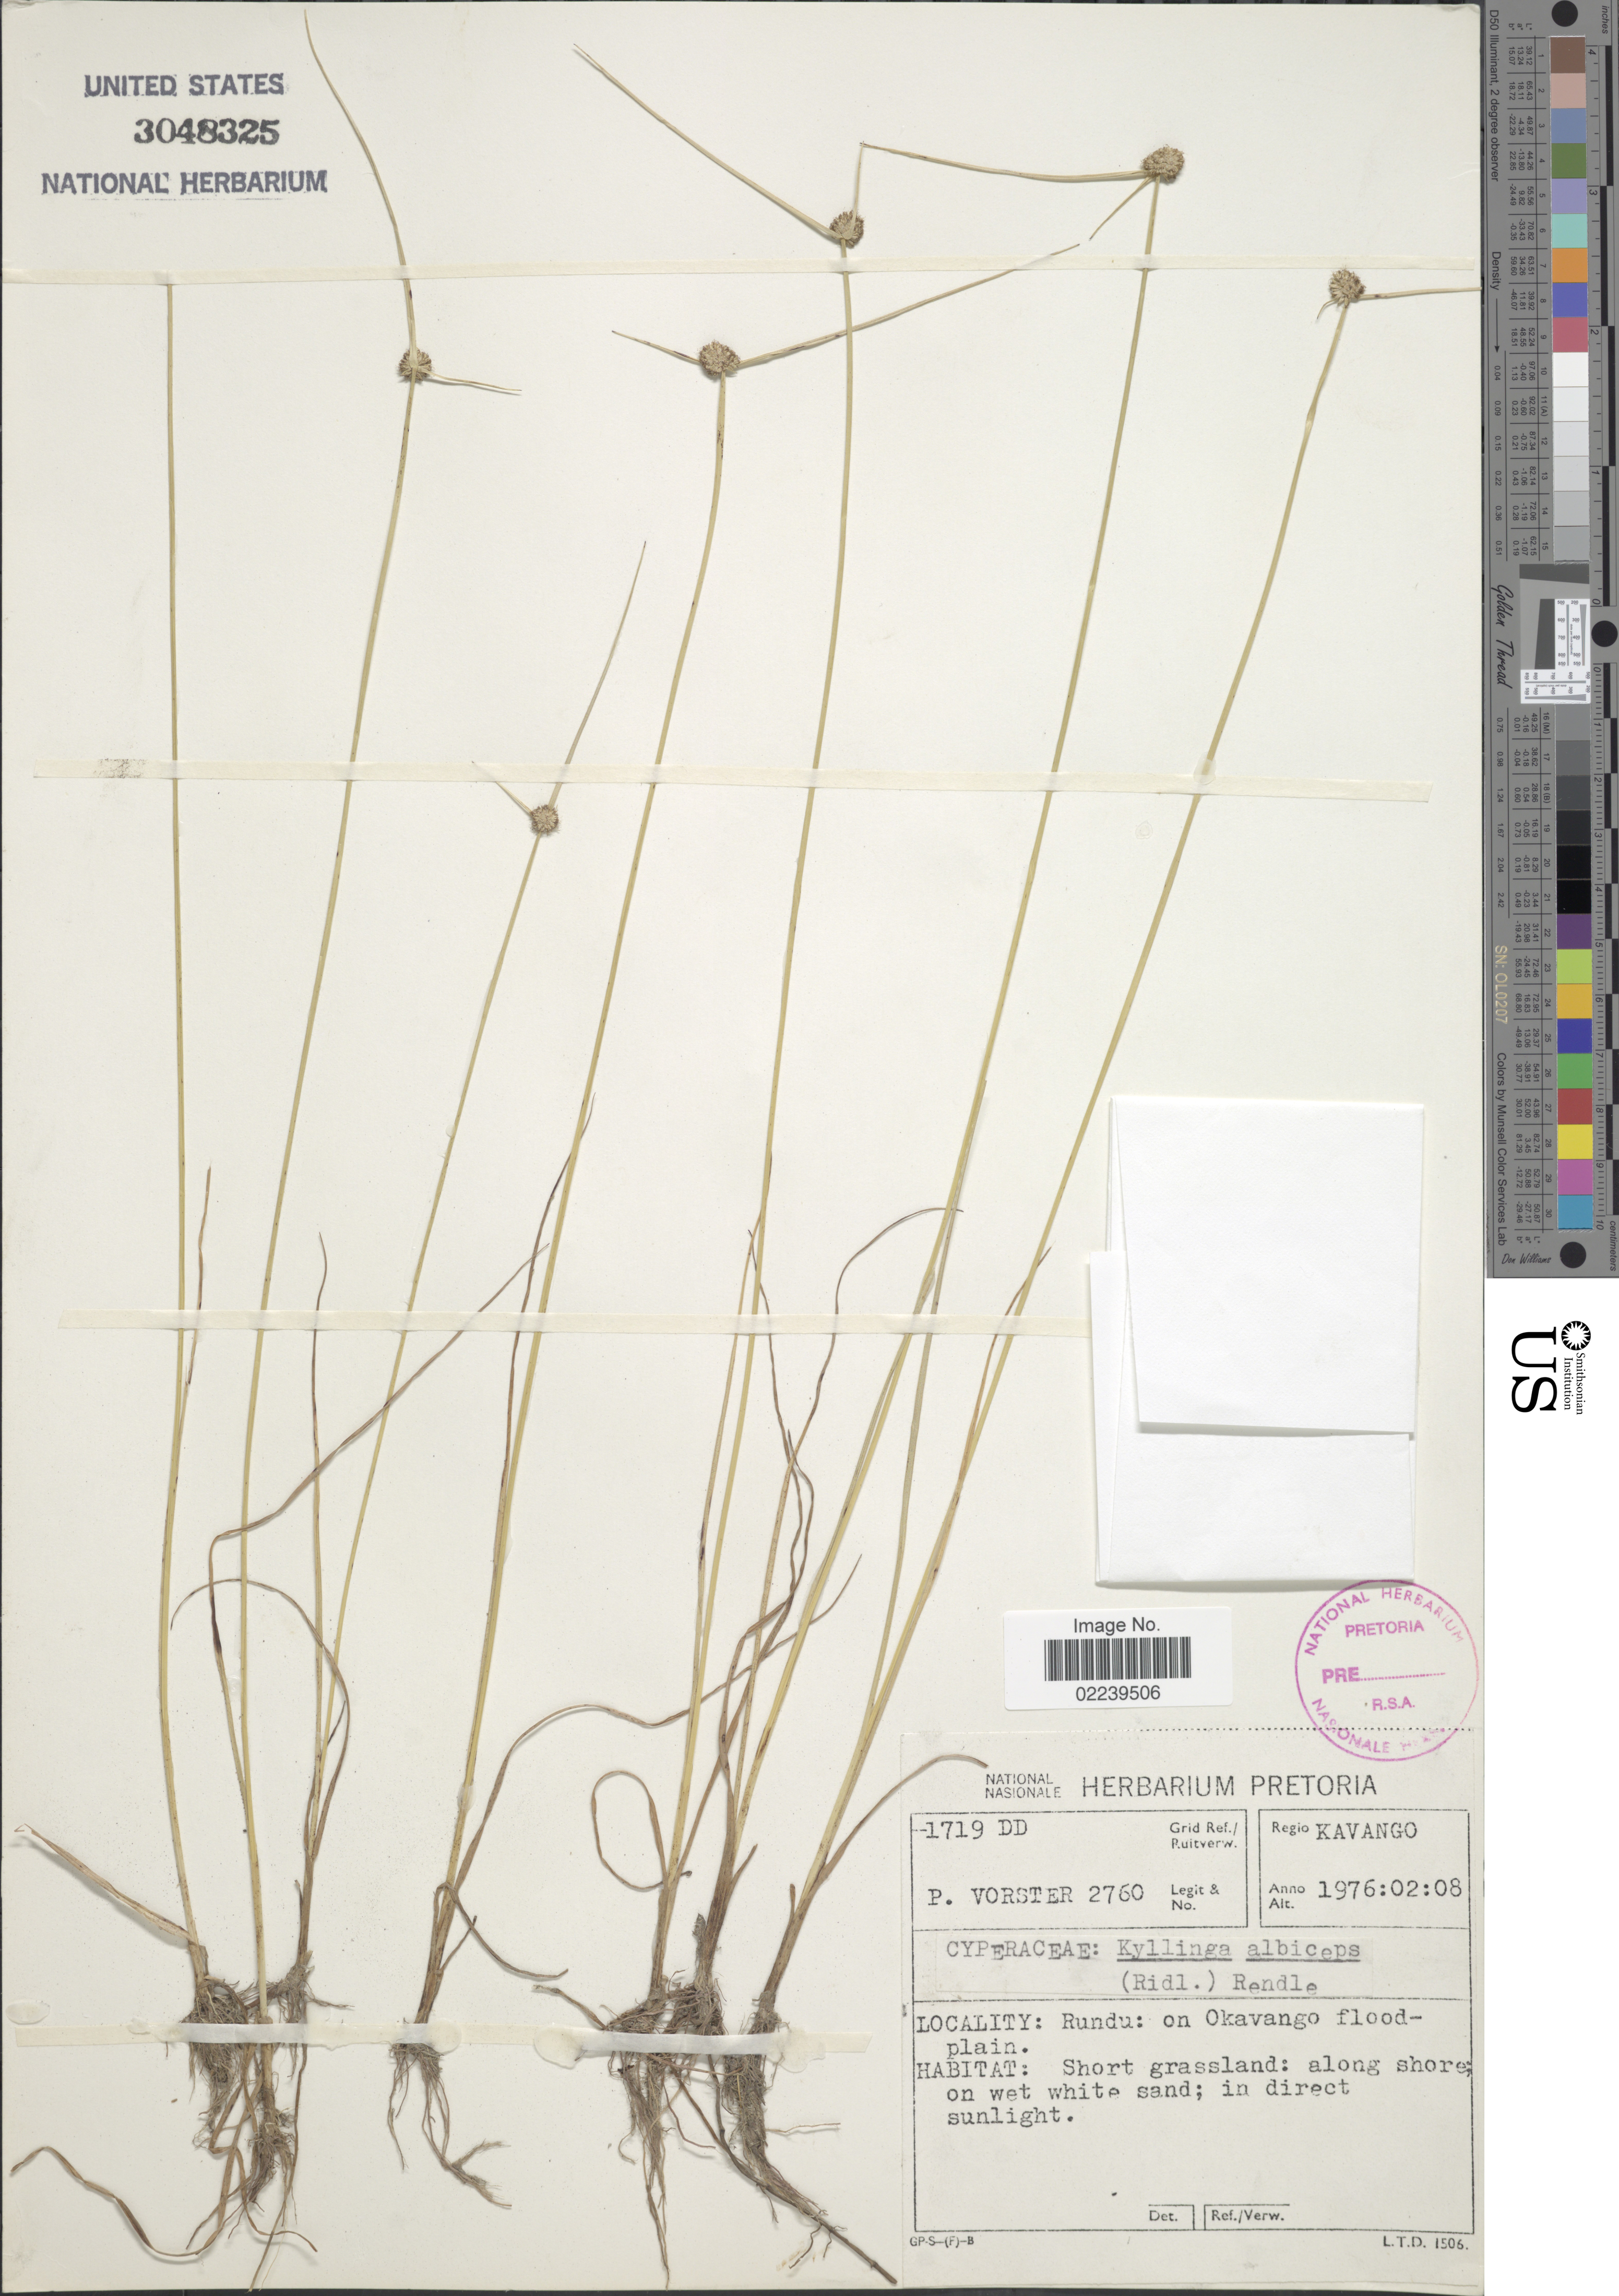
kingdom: Plantae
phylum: Tracheophyta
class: Liliopsida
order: Poales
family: Cyperaceae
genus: Cyperus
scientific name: Cyperus albiceps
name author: Ridl.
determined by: Strong, Mark T., (BOT), Smithsonian Institution - National Museum of Natural History (UNITED STATES)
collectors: P. Vorster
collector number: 2760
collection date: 1976-02-08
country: Namibia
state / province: Kavango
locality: Regio Kavango. Rundu: on Okavangu floodplain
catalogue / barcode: US 3048325